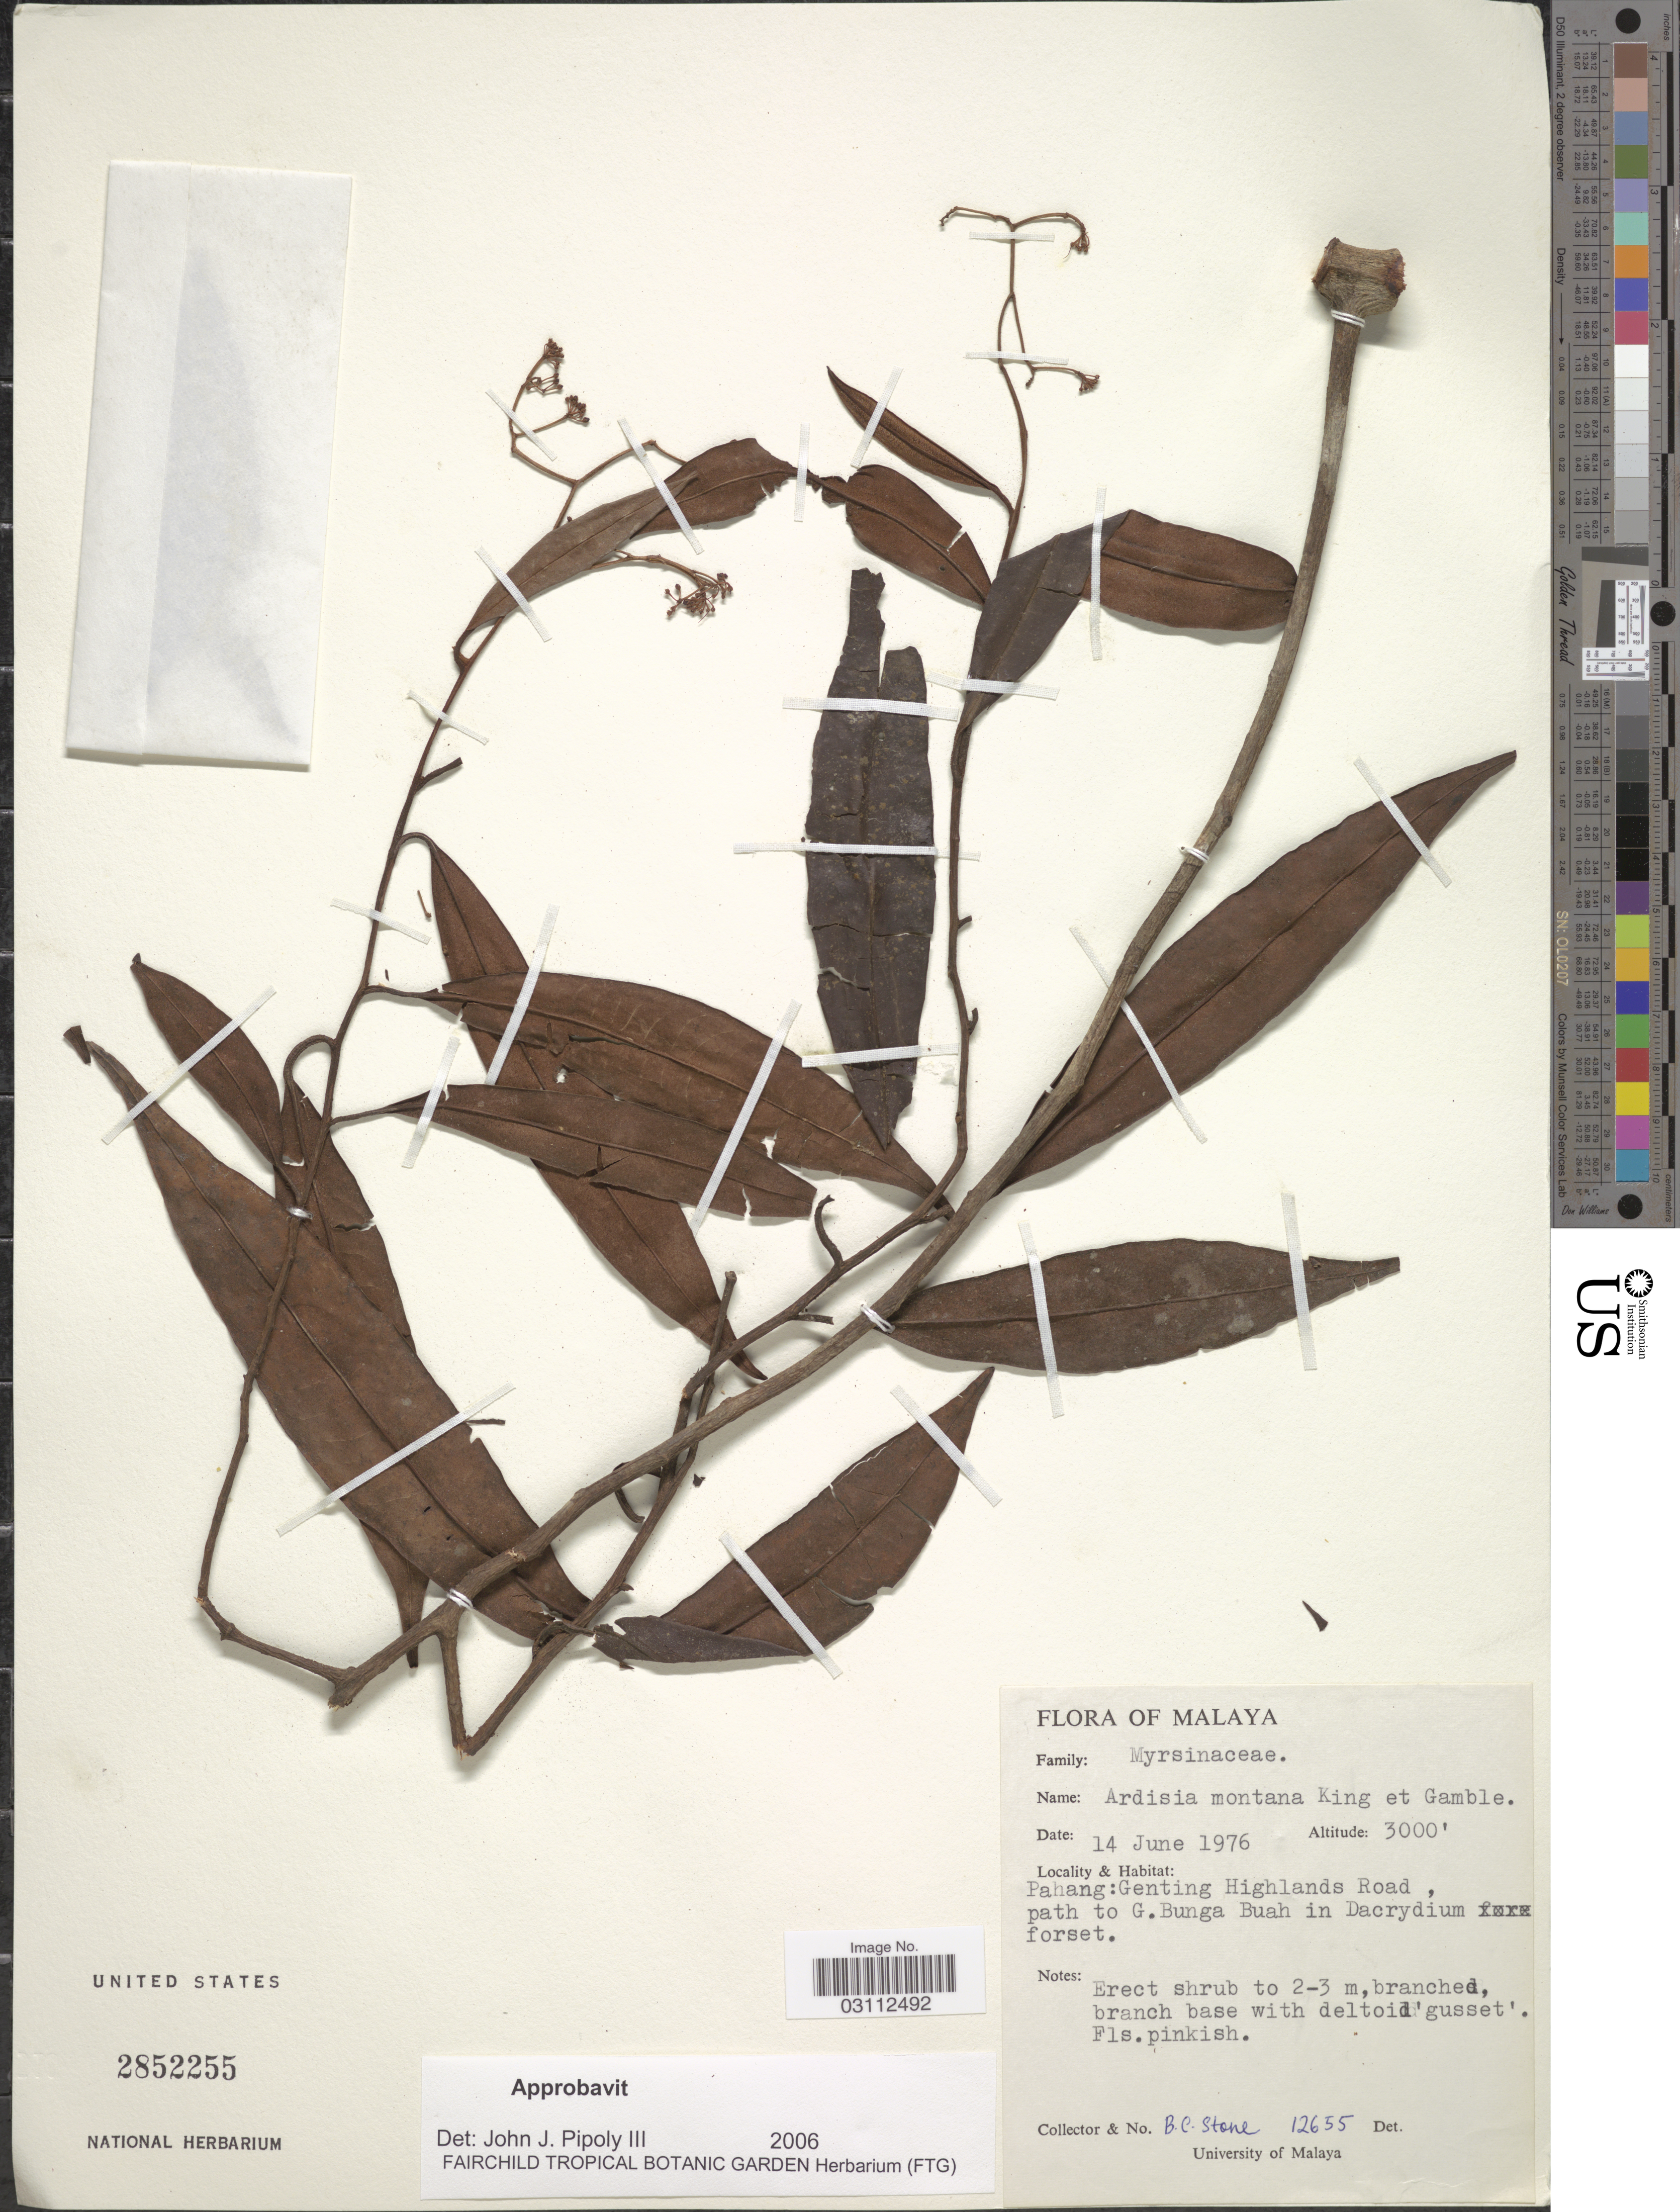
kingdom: Plantae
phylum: Tracheophyta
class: Magnoliopsida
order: Ericales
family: Primulaceae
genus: Ardisia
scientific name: Ardisia montana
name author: King & Gamble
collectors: B. C. Stone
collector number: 12655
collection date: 1976-06-14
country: Malaysia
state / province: Pahang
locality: Malaya. Pahang: Genting Highlands Road, path to G. Bunga Buah.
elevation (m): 914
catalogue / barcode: US 2852255